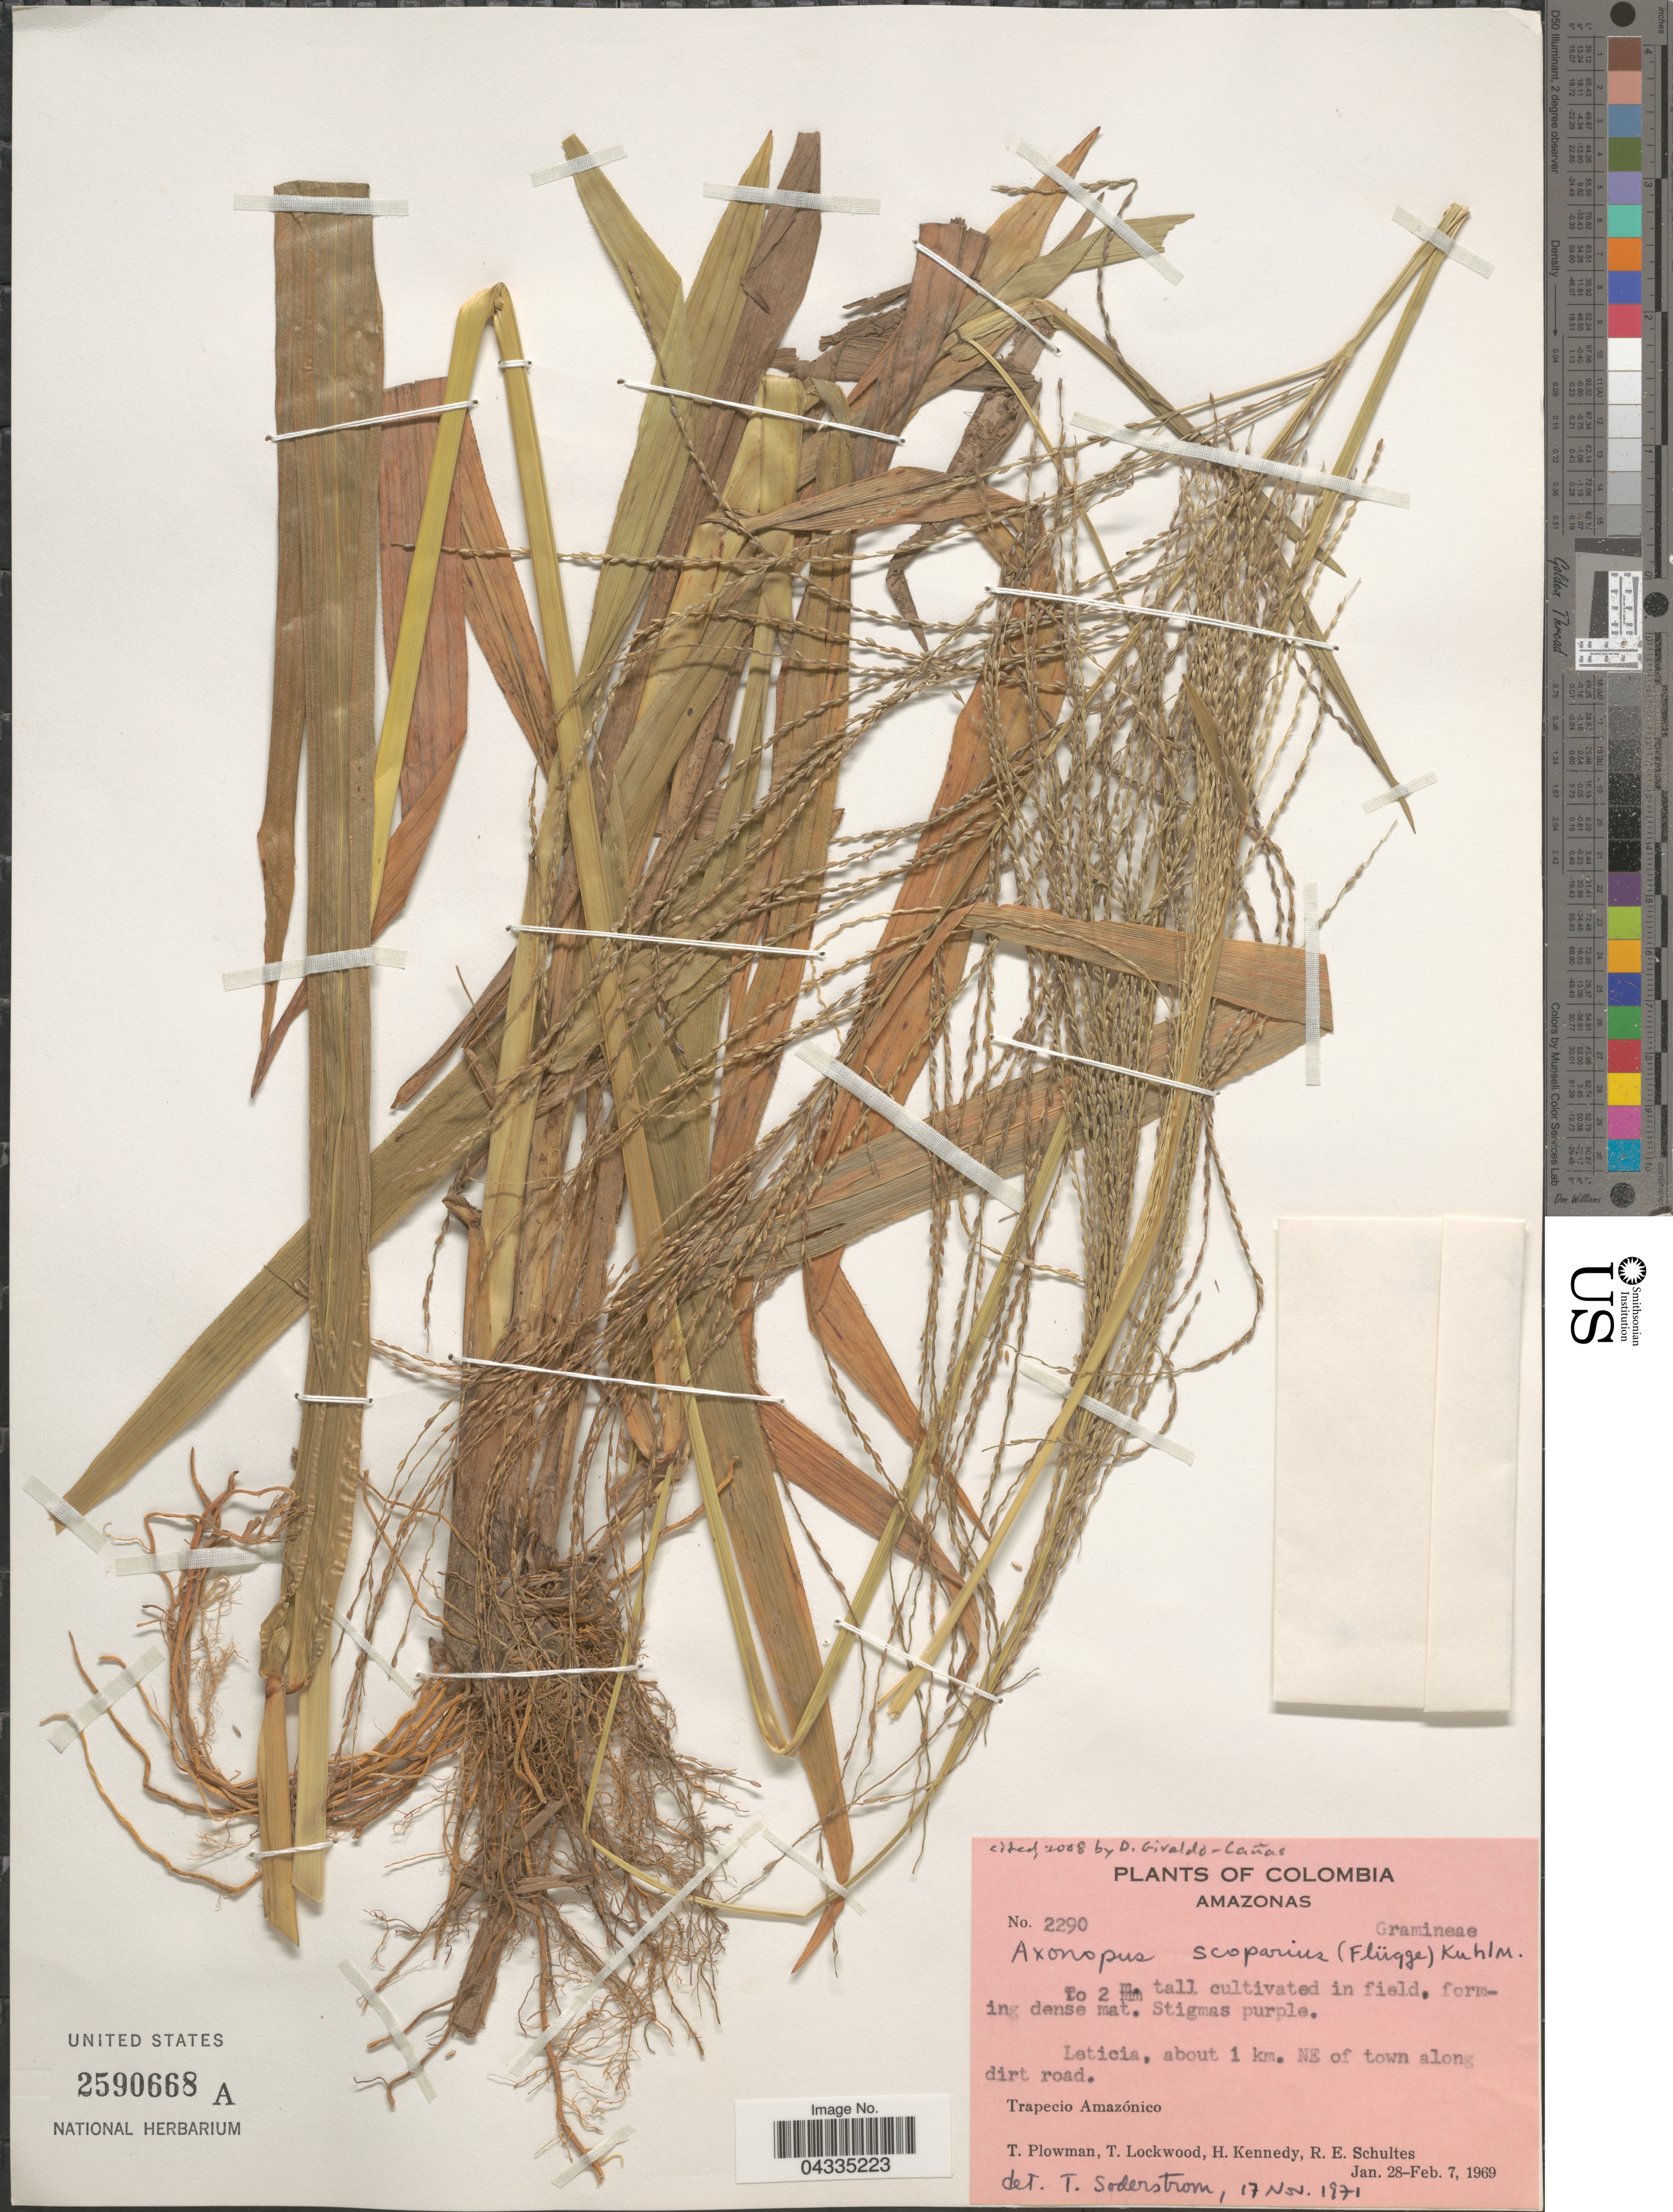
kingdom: Plantae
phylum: Tracheophyta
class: Liliopsida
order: Poales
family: Poaceae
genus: Axonopus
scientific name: Axonopus scoparius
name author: (Flüggé) Kuhlm.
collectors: T. Plowman, T. Lockwood, H. Kennedy & R. E. Schultes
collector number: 2290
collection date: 1969-01-28/1969-02-07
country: Colombia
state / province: Amazônas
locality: Leticia, about 1 km. NE of town along dirt road. Trapecio Amazónico.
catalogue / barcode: US 2590668A